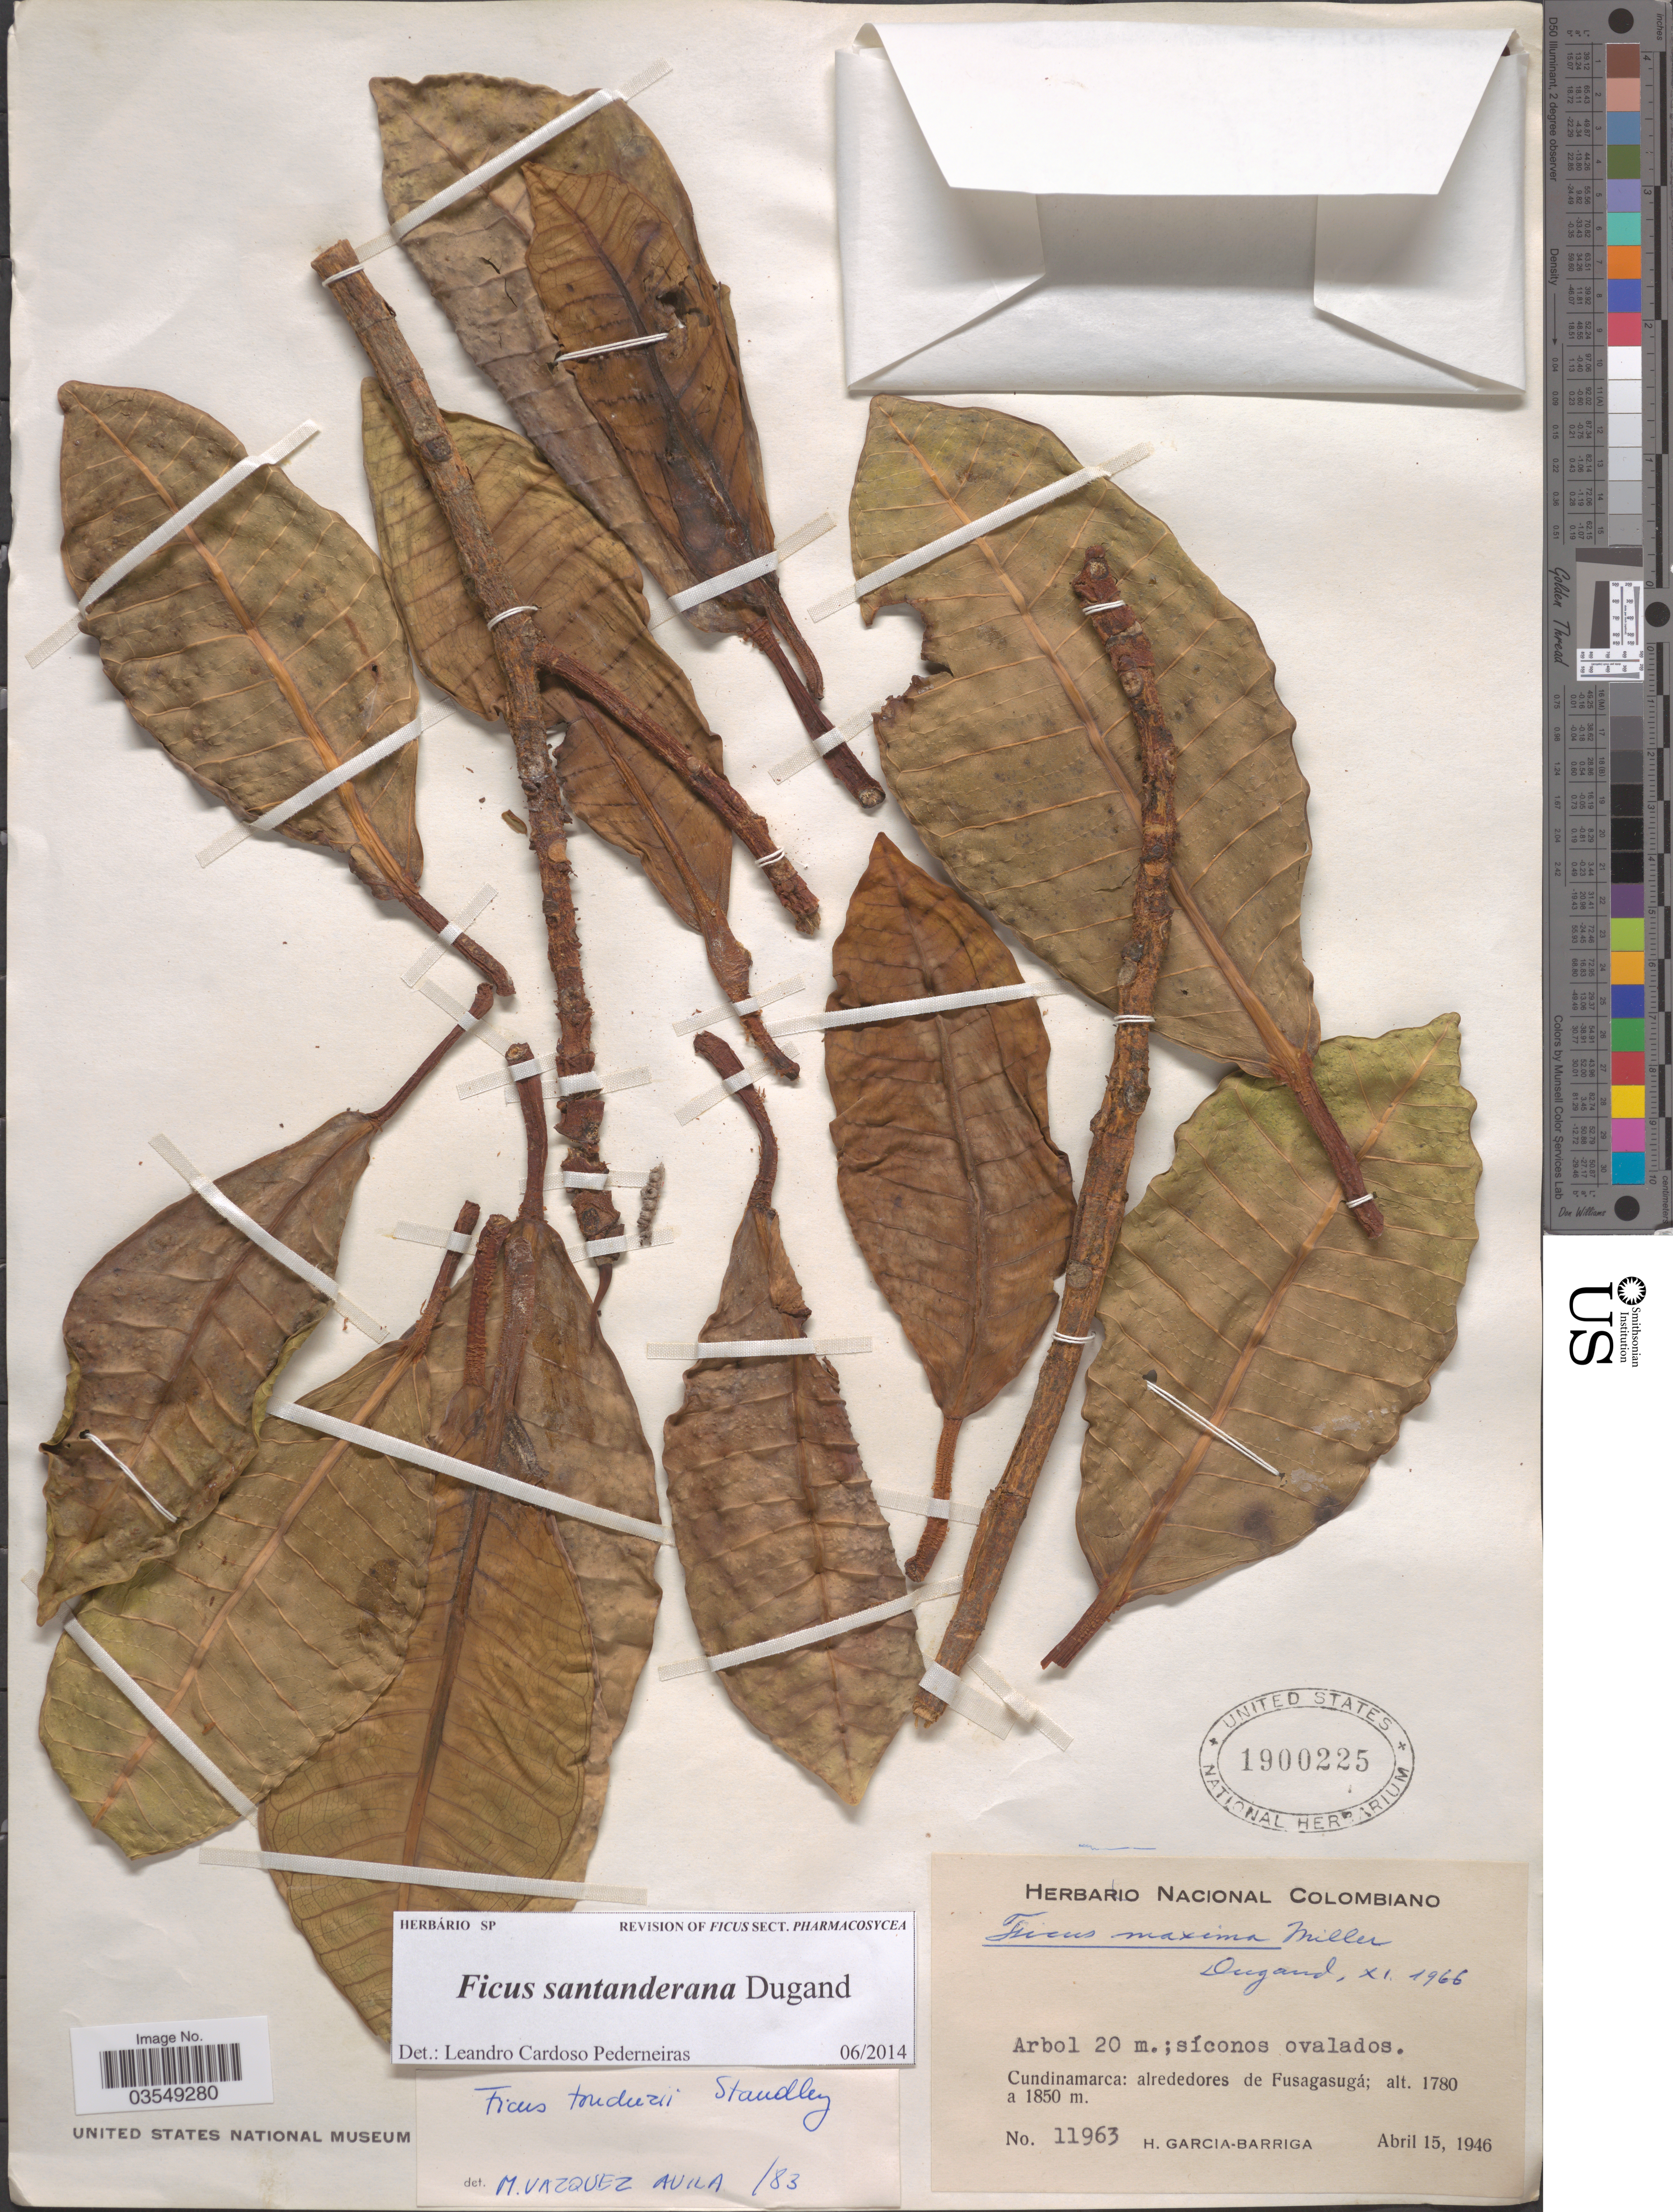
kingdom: Plantae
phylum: Tracheophyta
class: Magnoliopsida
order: Rosales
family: Moraceae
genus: Ficus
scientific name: Ficus santanderana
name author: Dugand G.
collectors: H. García Barriga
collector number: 11963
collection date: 1946-04-15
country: Colombia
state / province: Cundinamarca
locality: Alrededores de Fusagasugá.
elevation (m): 1780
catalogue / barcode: US 1900225